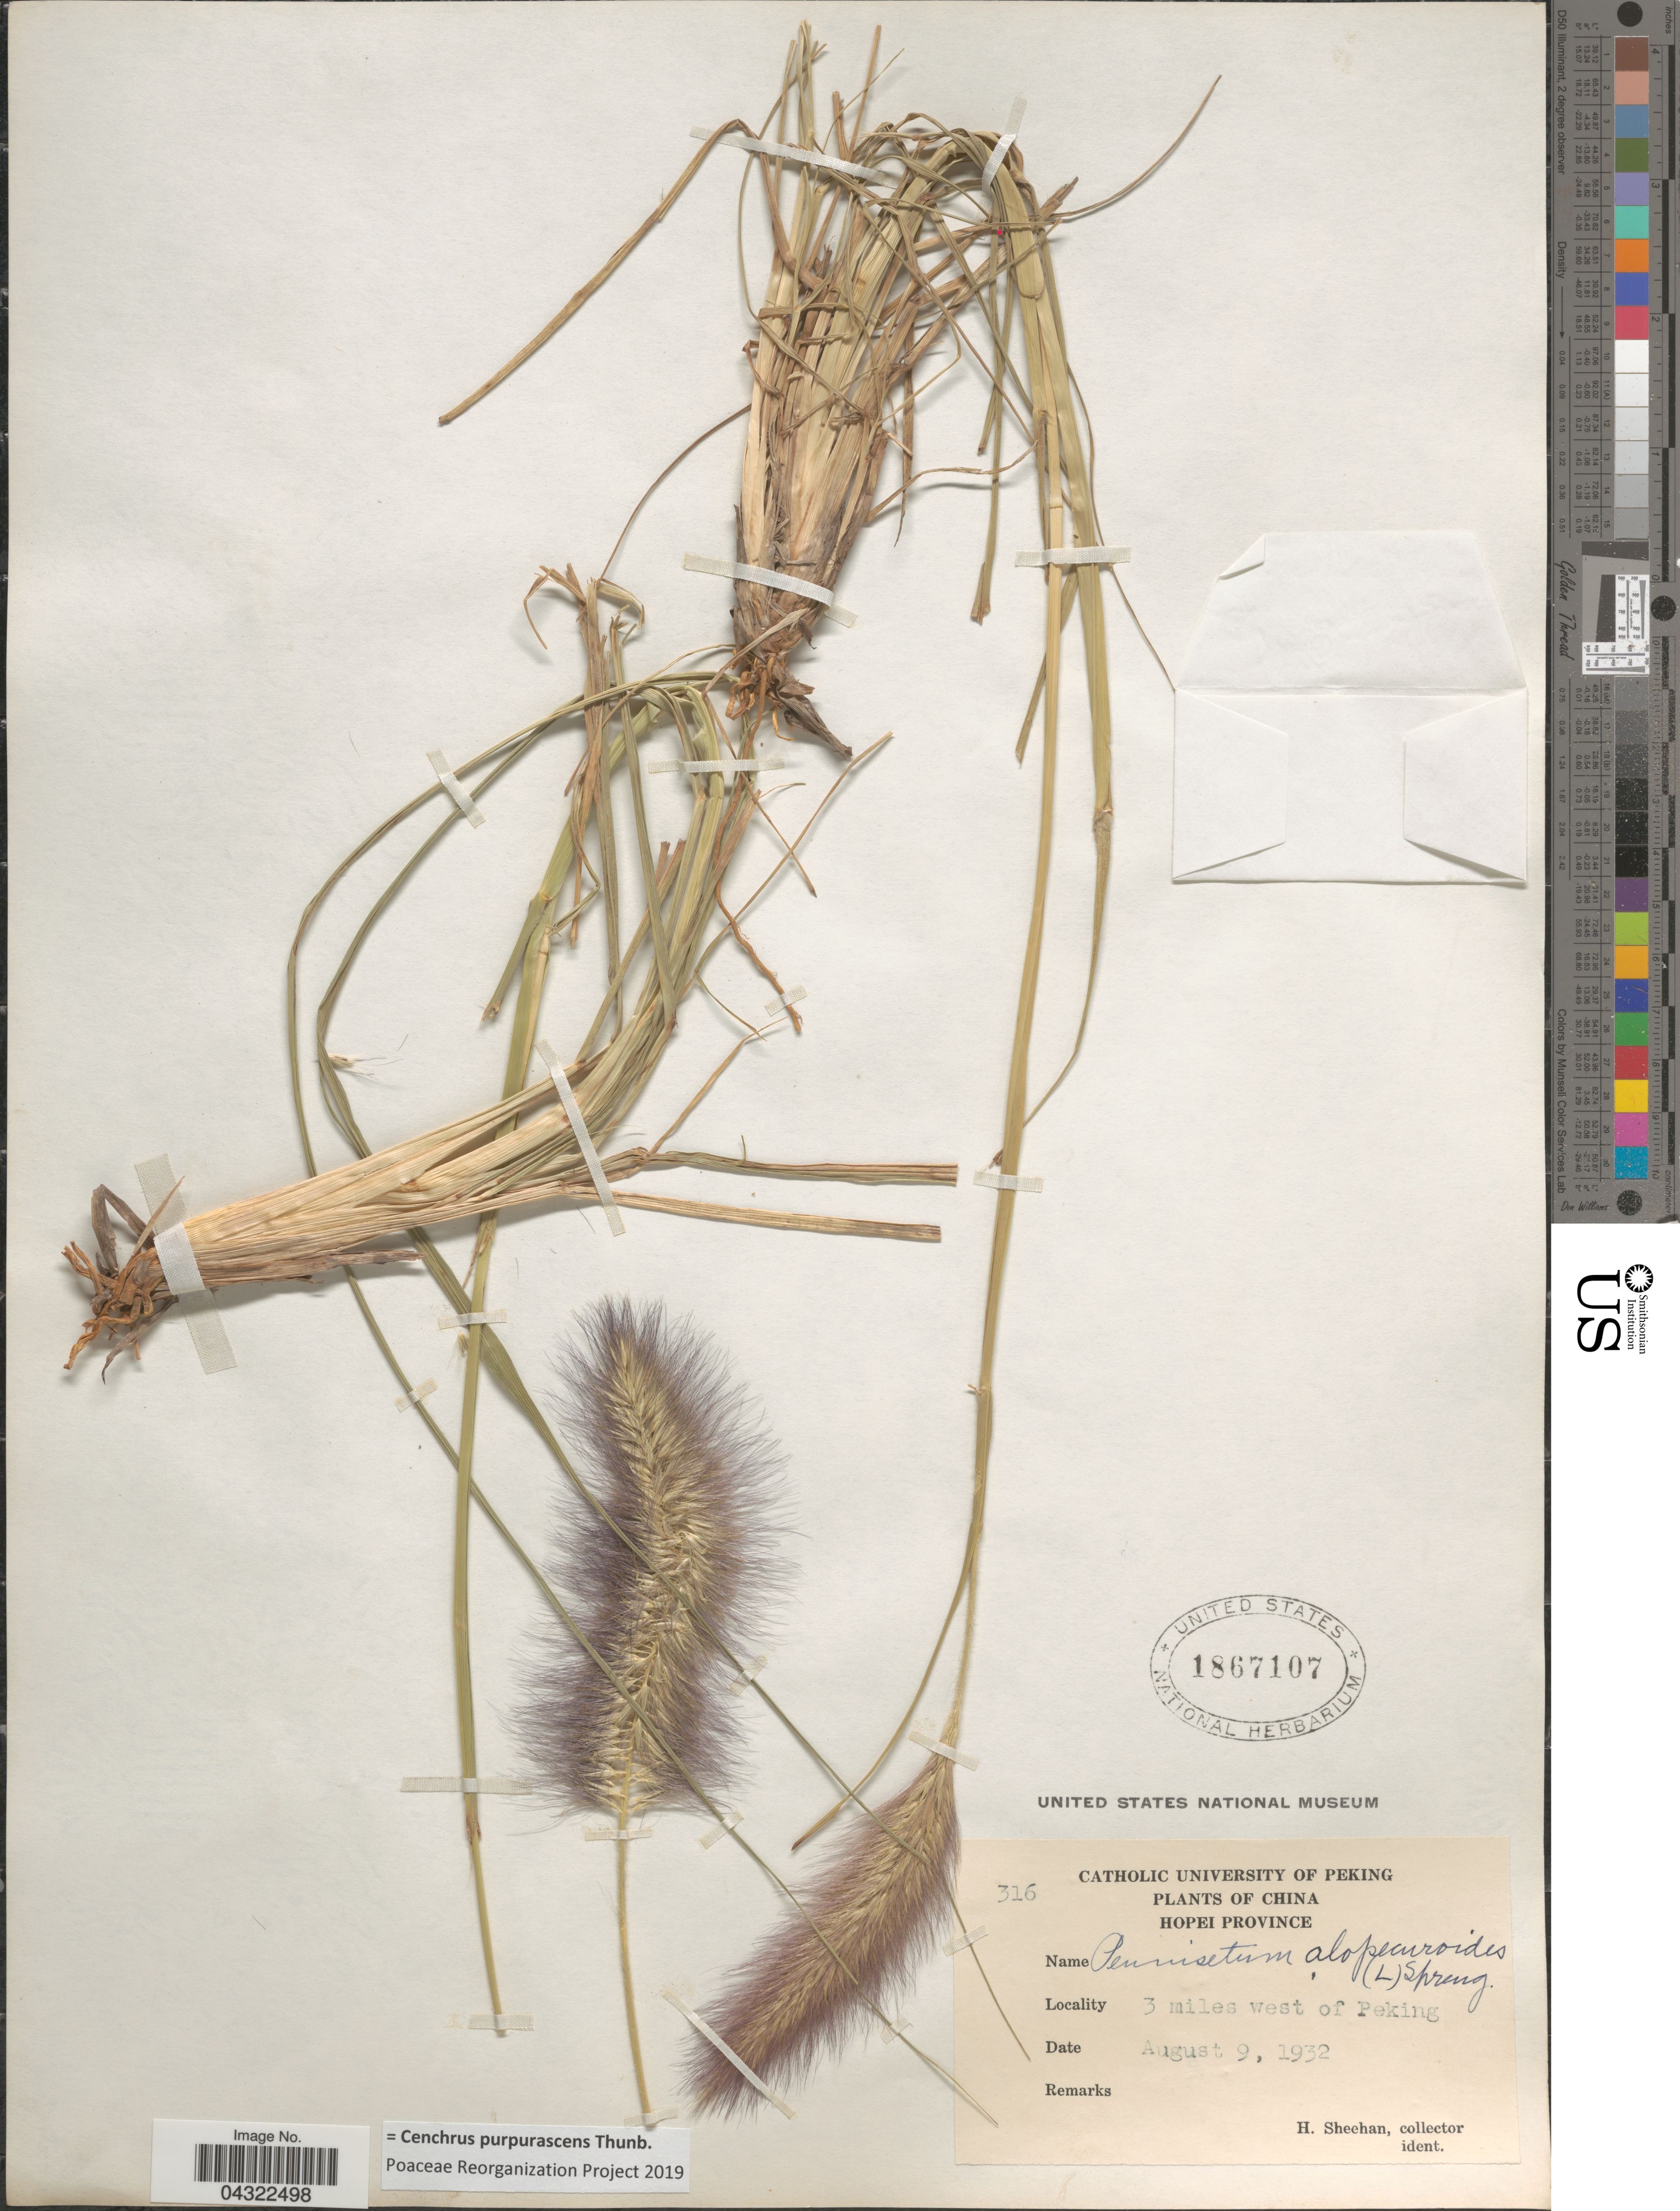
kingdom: Plantae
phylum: Tracheophyta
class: Liliopsida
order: Poales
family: Poaceae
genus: Cenchrus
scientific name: Cenchrus purpurascens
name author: Thunb.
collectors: H. Sheehan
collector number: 316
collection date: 1932-08-09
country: China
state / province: Hebei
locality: Hopei Province. 3 miles west of Peking.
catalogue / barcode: US 1867107